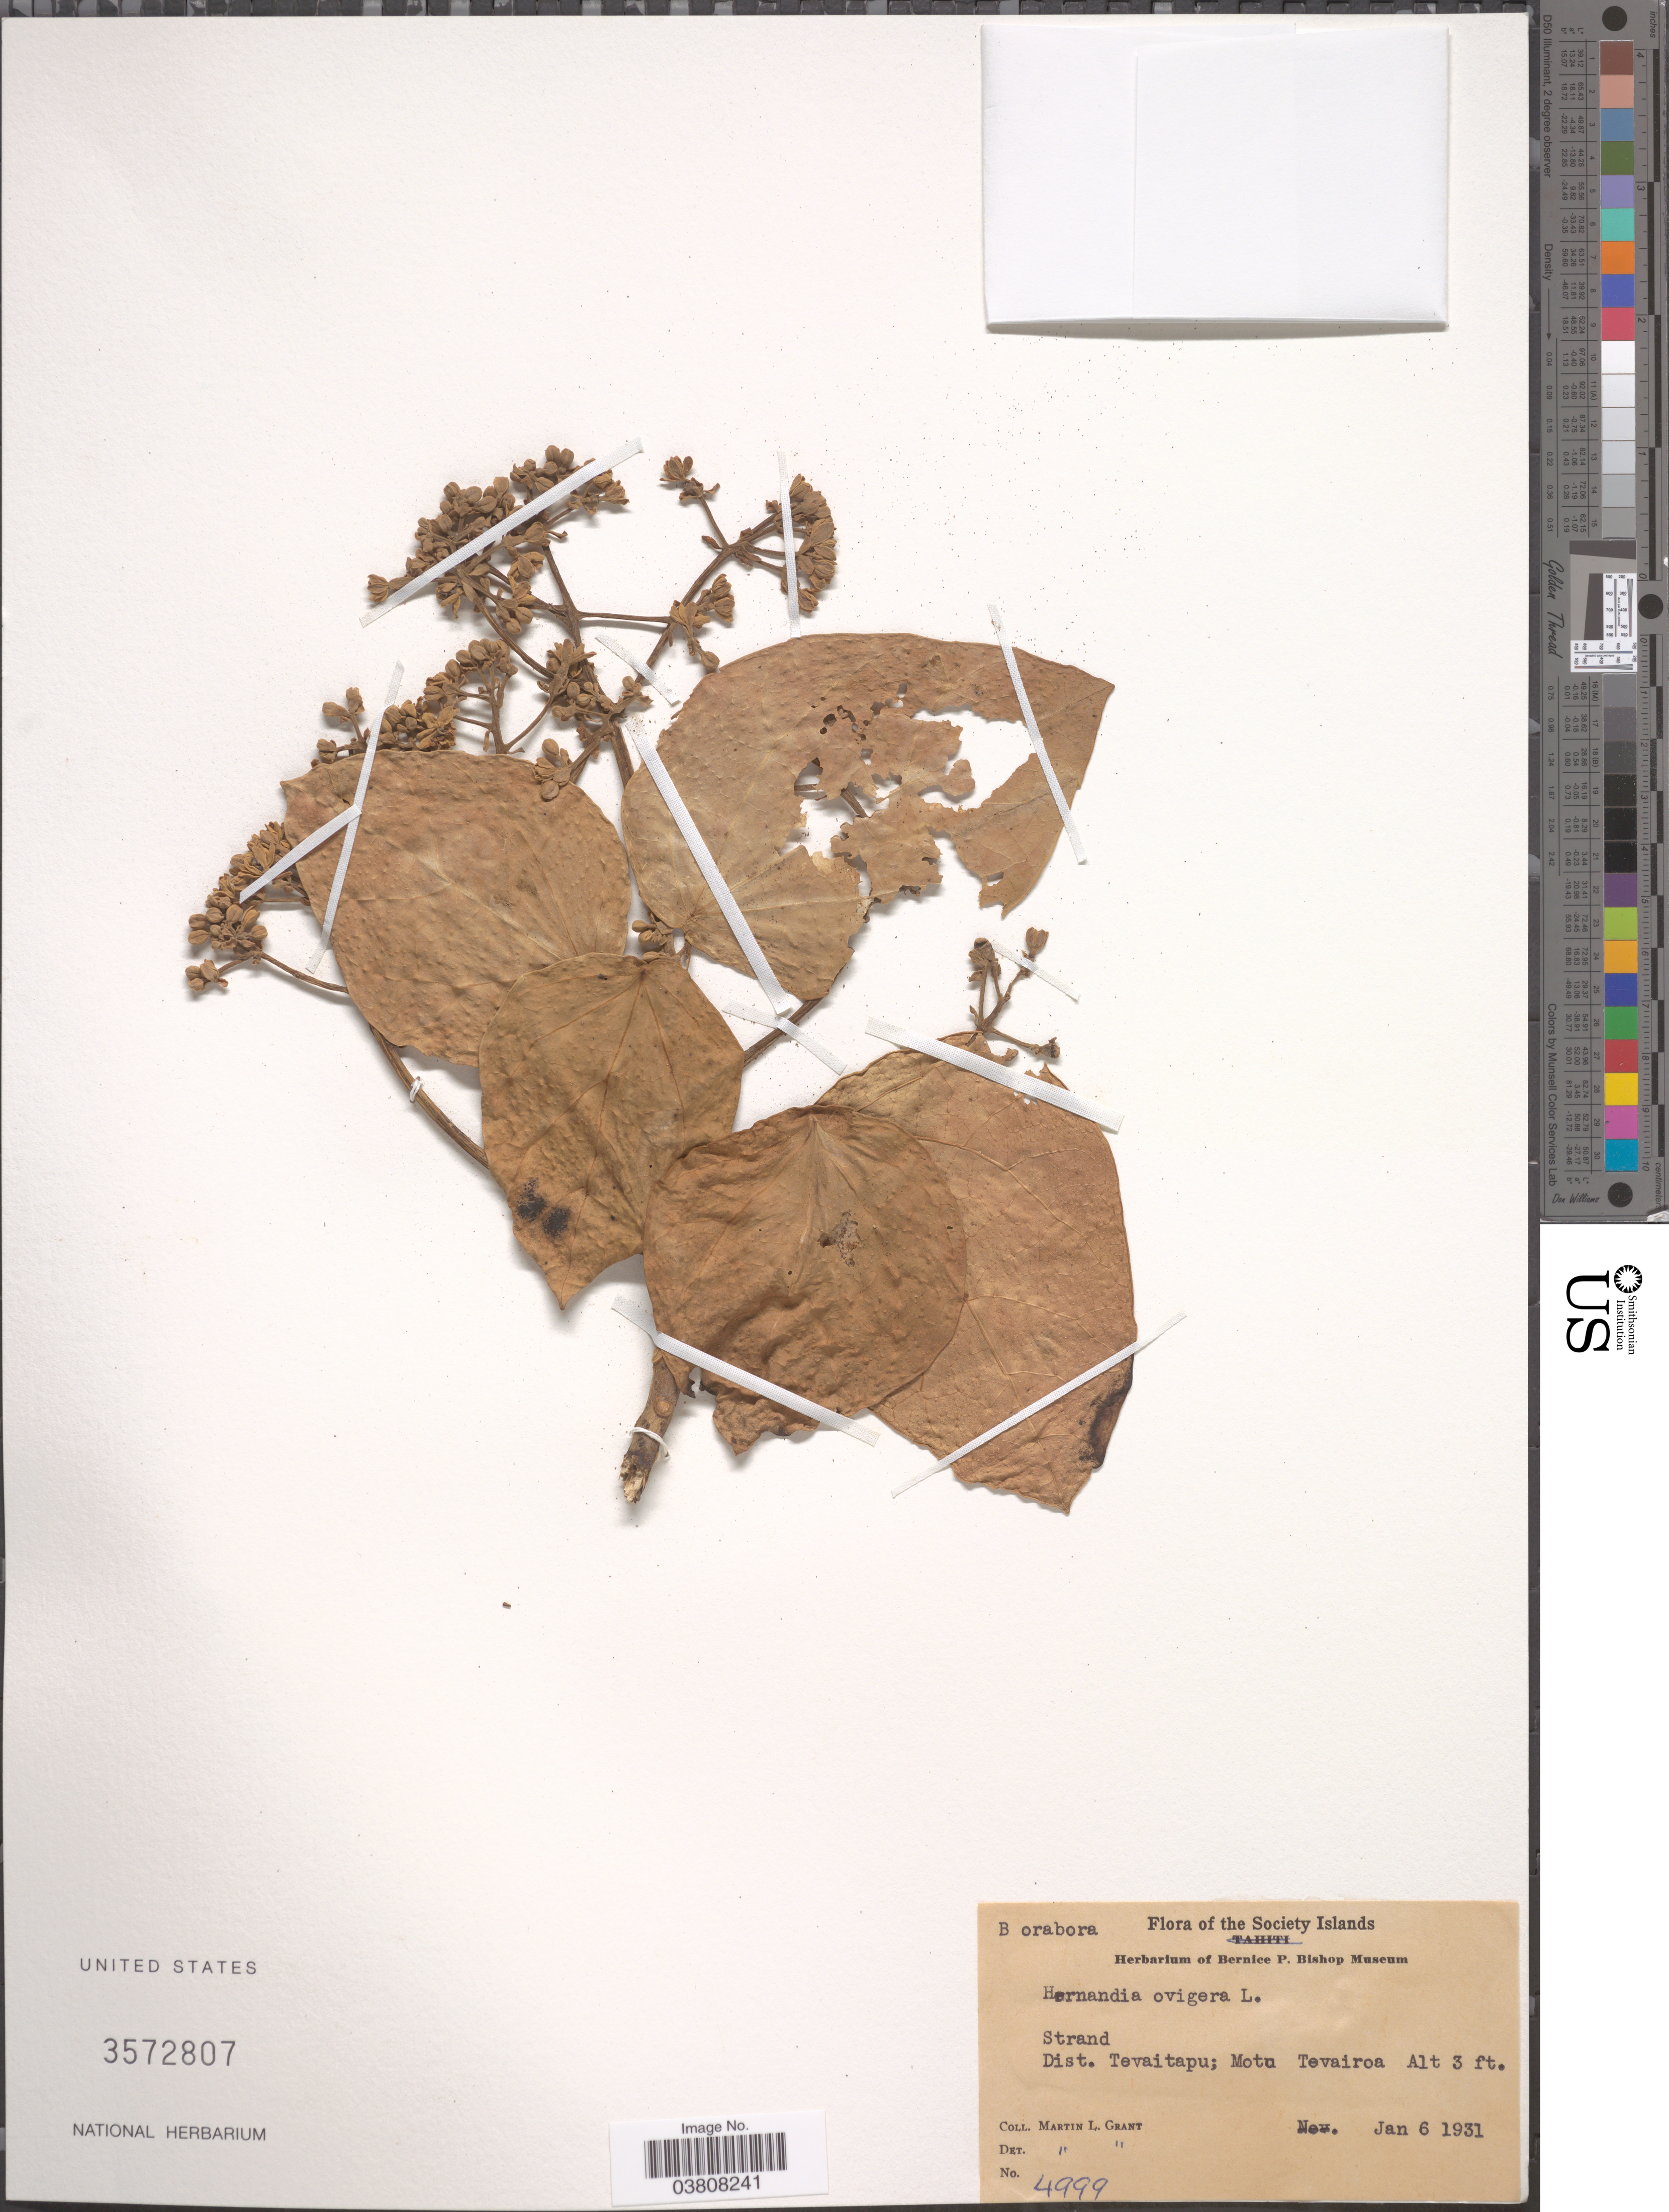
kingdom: Plantae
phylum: Tracheophyta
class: Magnoliopsida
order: Laurales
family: Hernandiaceae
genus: Hernandia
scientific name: Hernandia nymphaeifolia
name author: (C. Presl) Kubitzki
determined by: Strong, Mark T., (BOT), Smithsonian Institution - National Museum of Natural History (UNITED STATES)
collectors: M. L. Grant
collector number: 4999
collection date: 1931-01-06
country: French Polynesia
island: Bora Bora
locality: The Society Islands. Strand. Dist. Tevaitapu; Motu Tevairoa.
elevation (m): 1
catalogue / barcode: US 3572807